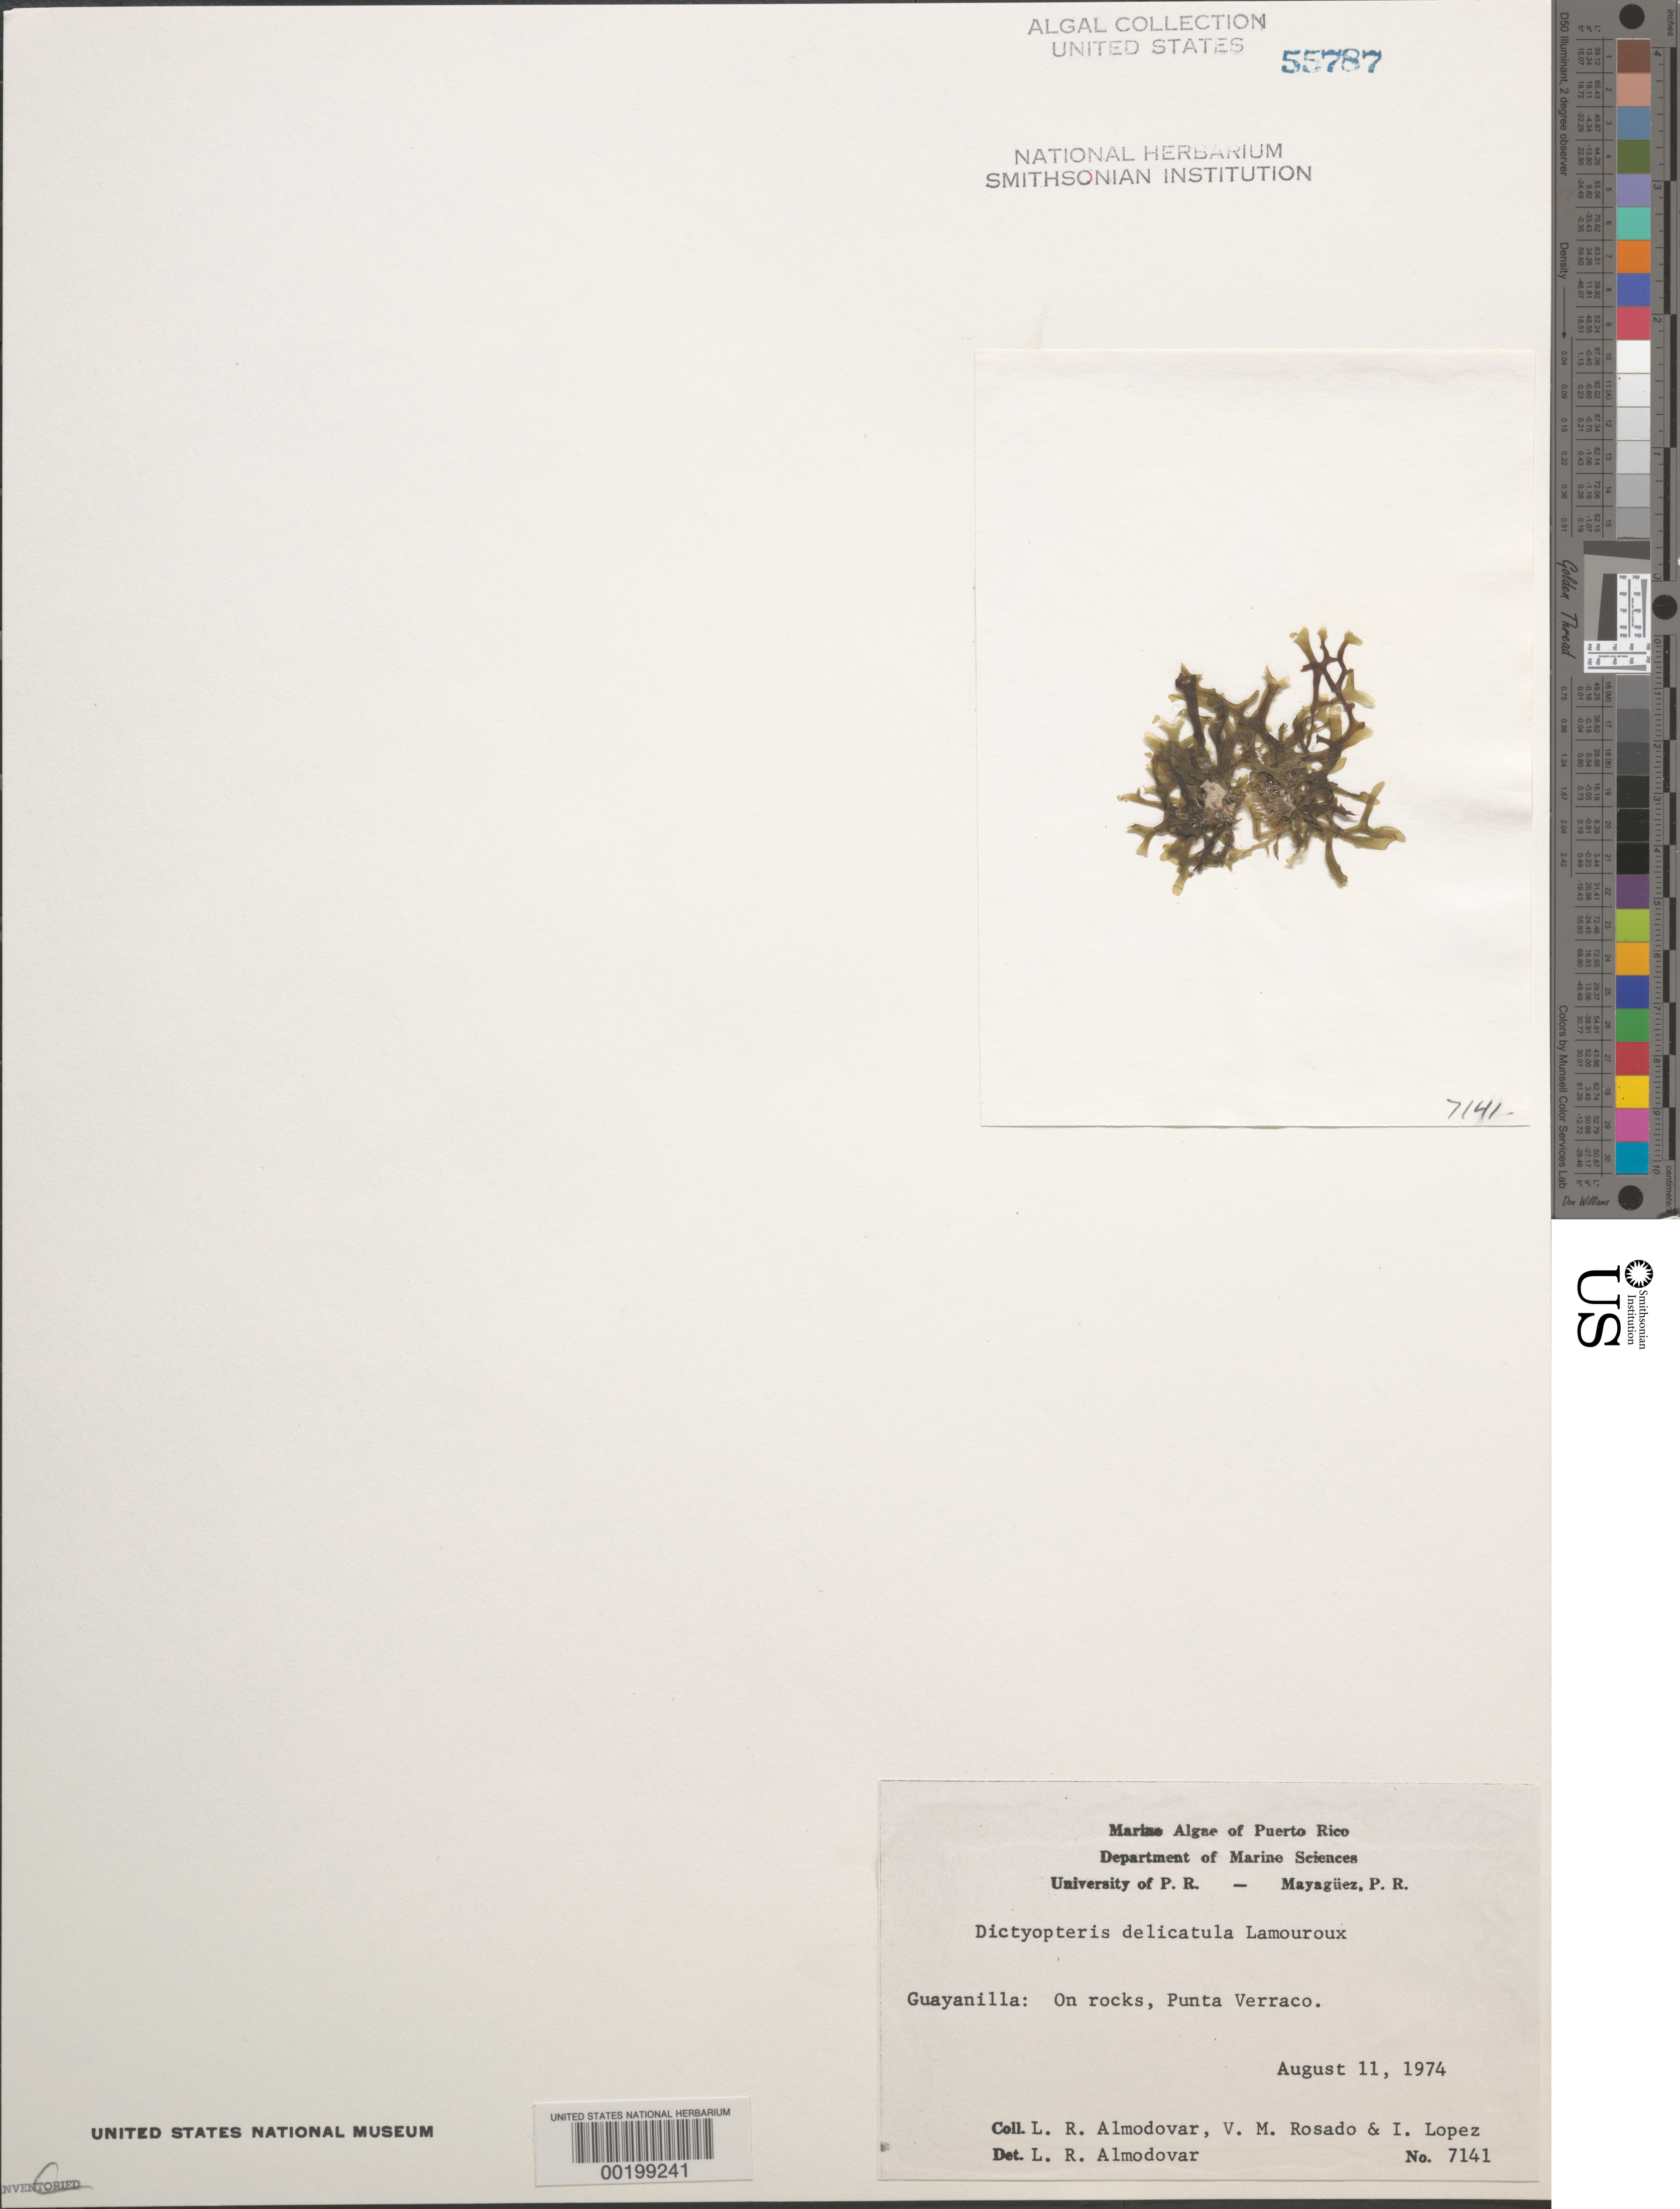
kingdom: Chromista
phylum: Ochrophyta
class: Phaeophyceae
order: Dictyotales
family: Dictyotaceae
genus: Dictyopteris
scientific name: Dictyopteris delicatula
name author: J.V.Lamouroux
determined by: Almodovar, L. R.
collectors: L. Almodovar, V. Rosado & I. Lopéz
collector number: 7141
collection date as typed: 11 Aug 1974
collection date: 1974-08-11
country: Puerto Rico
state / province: Guayanilla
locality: Punta verraco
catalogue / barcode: US 55787